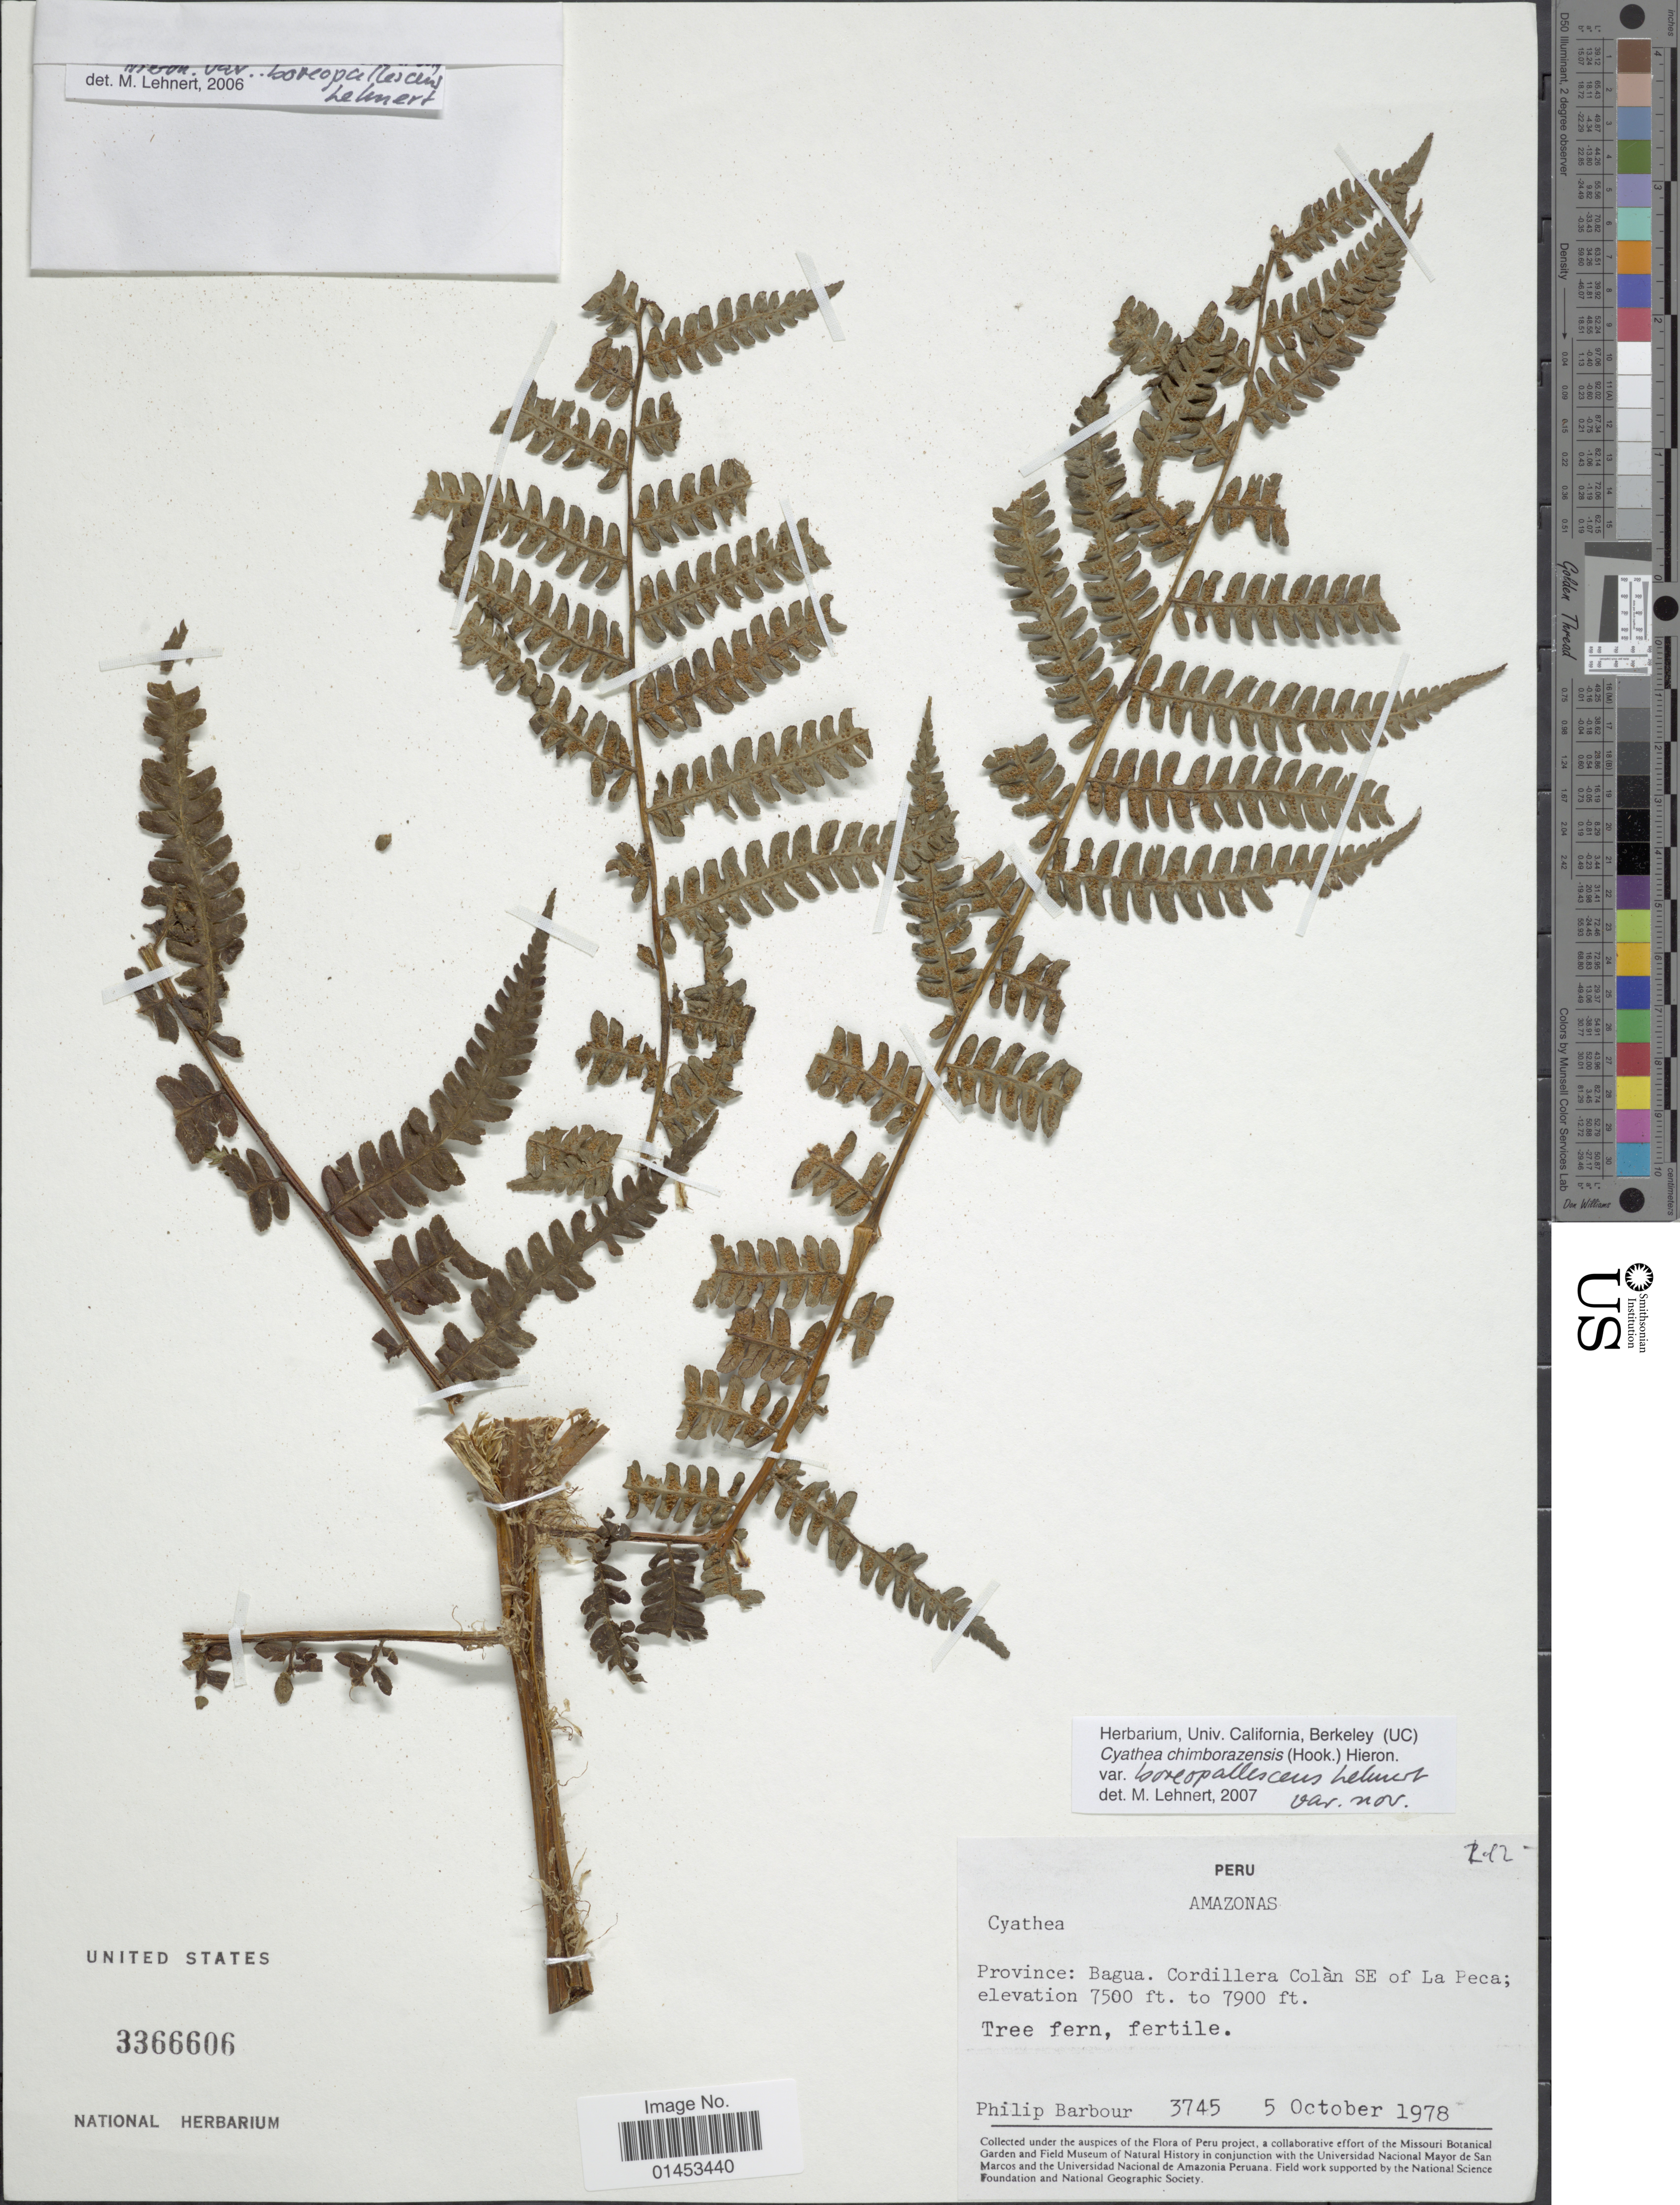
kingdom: Plantae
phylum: Tracheophyta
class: Polypodiopsida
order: Cyatheales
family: Cyatheaceae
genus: Cyathea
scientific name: Cyathea sp.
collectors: P. Barbour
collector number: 3745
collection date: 1978-10-05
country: Peru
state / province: Amazonas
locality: Province: Bagua , Cordillera Colán SE of La Peca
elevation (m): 2286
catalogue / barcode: US 3366606